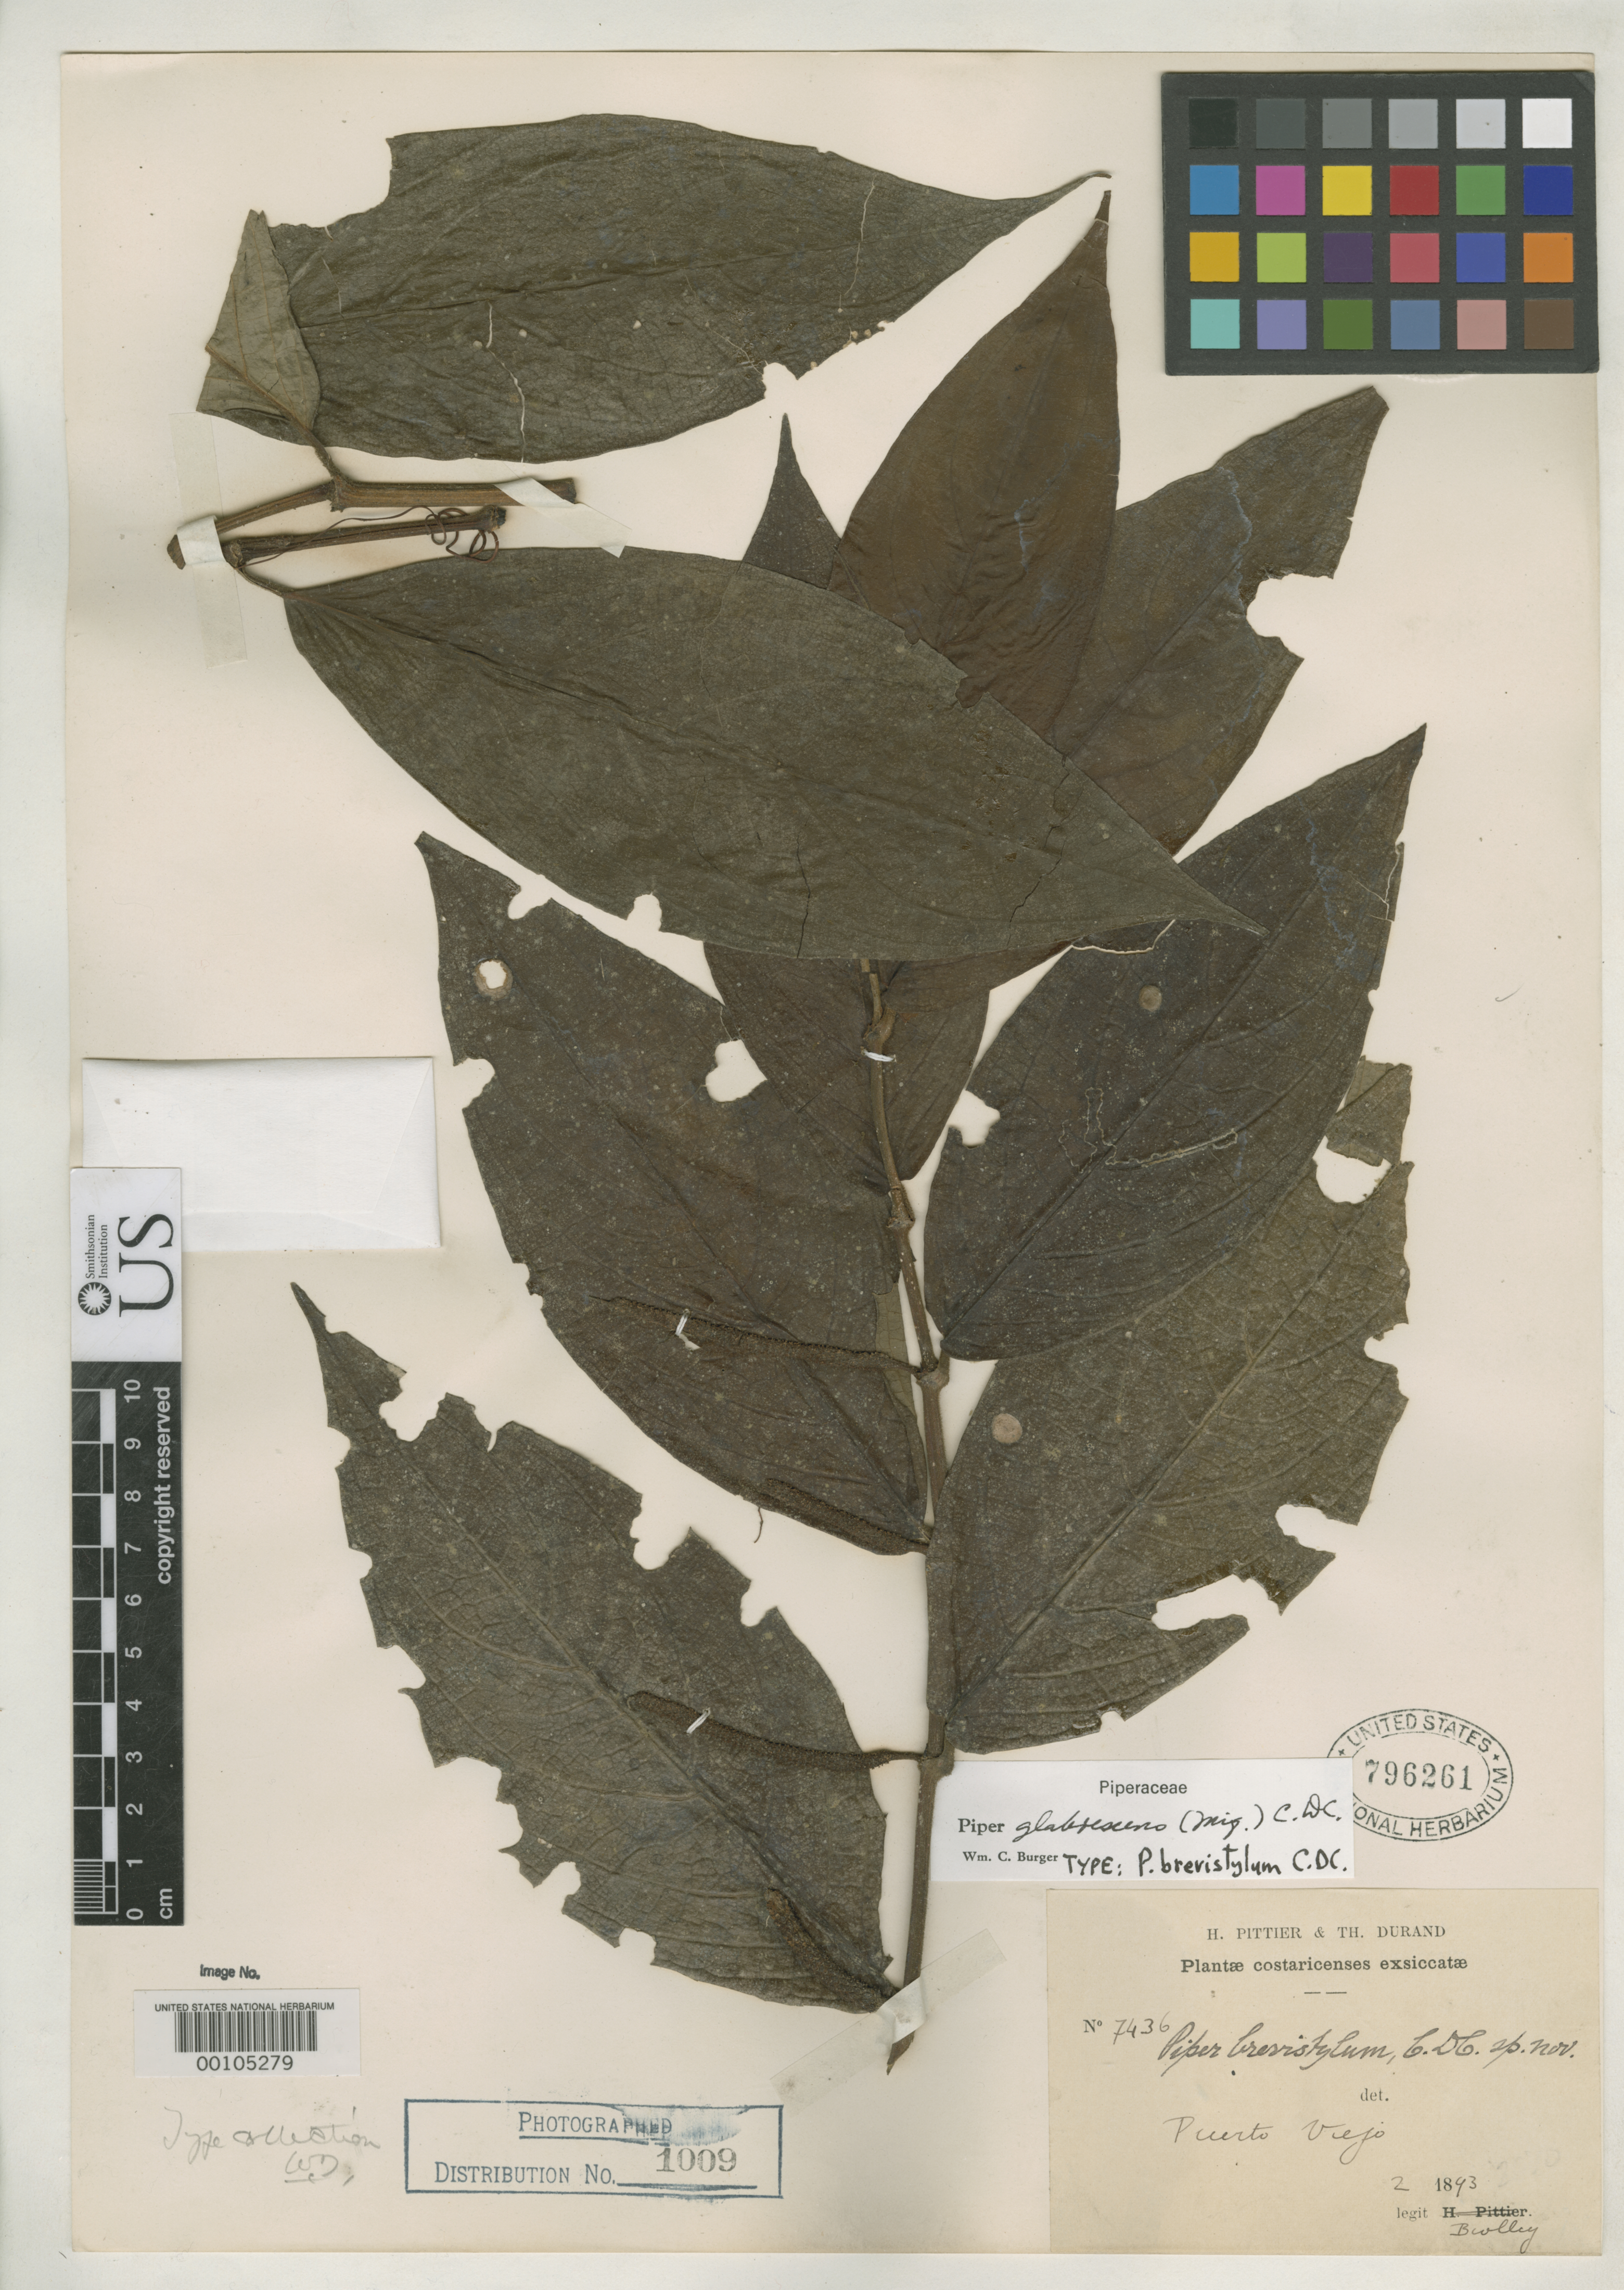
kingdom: Plantae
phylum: Tracheophyta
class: Magnoliopsida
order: Piperales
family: Piperaceae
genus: Piper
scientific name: Piper brevistylum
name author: C. DC. in Pittier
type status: Isotype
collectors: P. Biolley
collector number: Pittier & Durand 743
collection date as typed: Feb 1893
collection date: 1893-02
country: Costa Rica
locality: Puerto Viejo, Sarapiqui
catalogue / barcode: US 796261